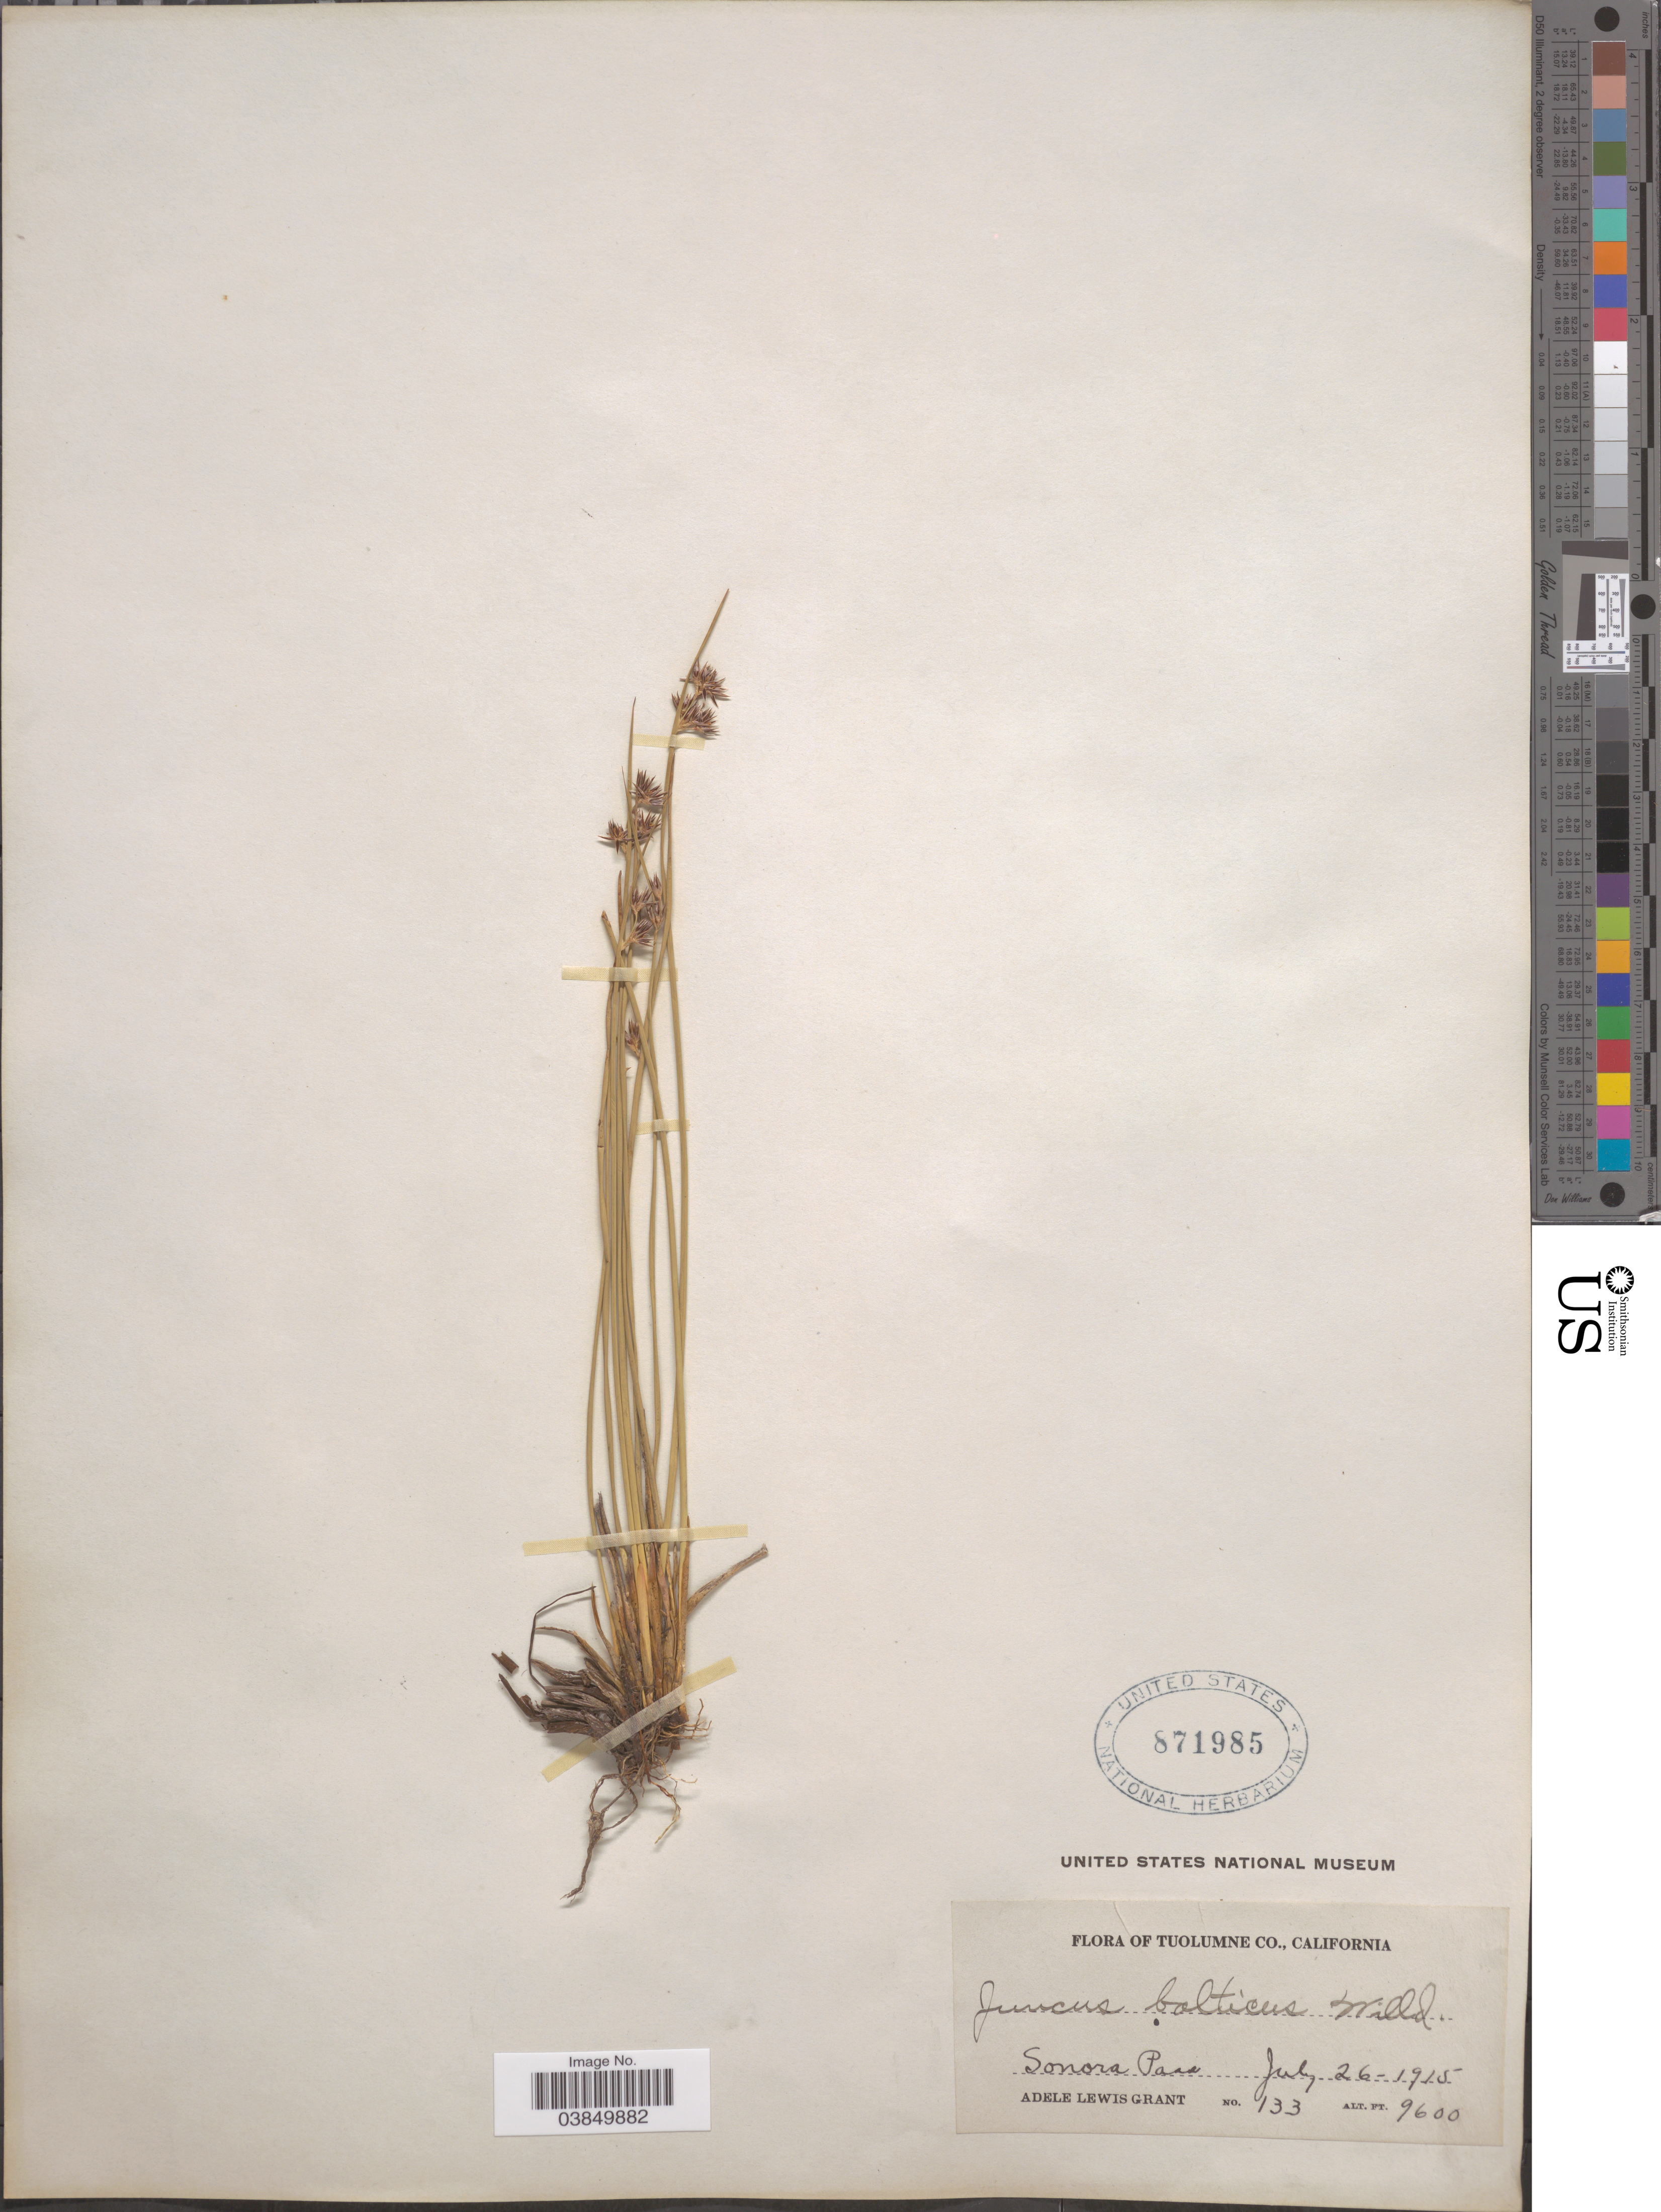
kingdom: Plantae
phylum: Tracheophyta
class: Liliopsida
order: Poales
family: Juncaceae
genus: Juncus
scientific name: Juncus balticus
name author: Willd.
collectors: A. L. Grant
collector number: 133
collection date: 1915-07-26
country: United States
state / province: California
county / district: Tuolumne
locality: Tuolumne Co. Sonora Pass.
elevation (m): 2926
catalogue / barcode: US 871985